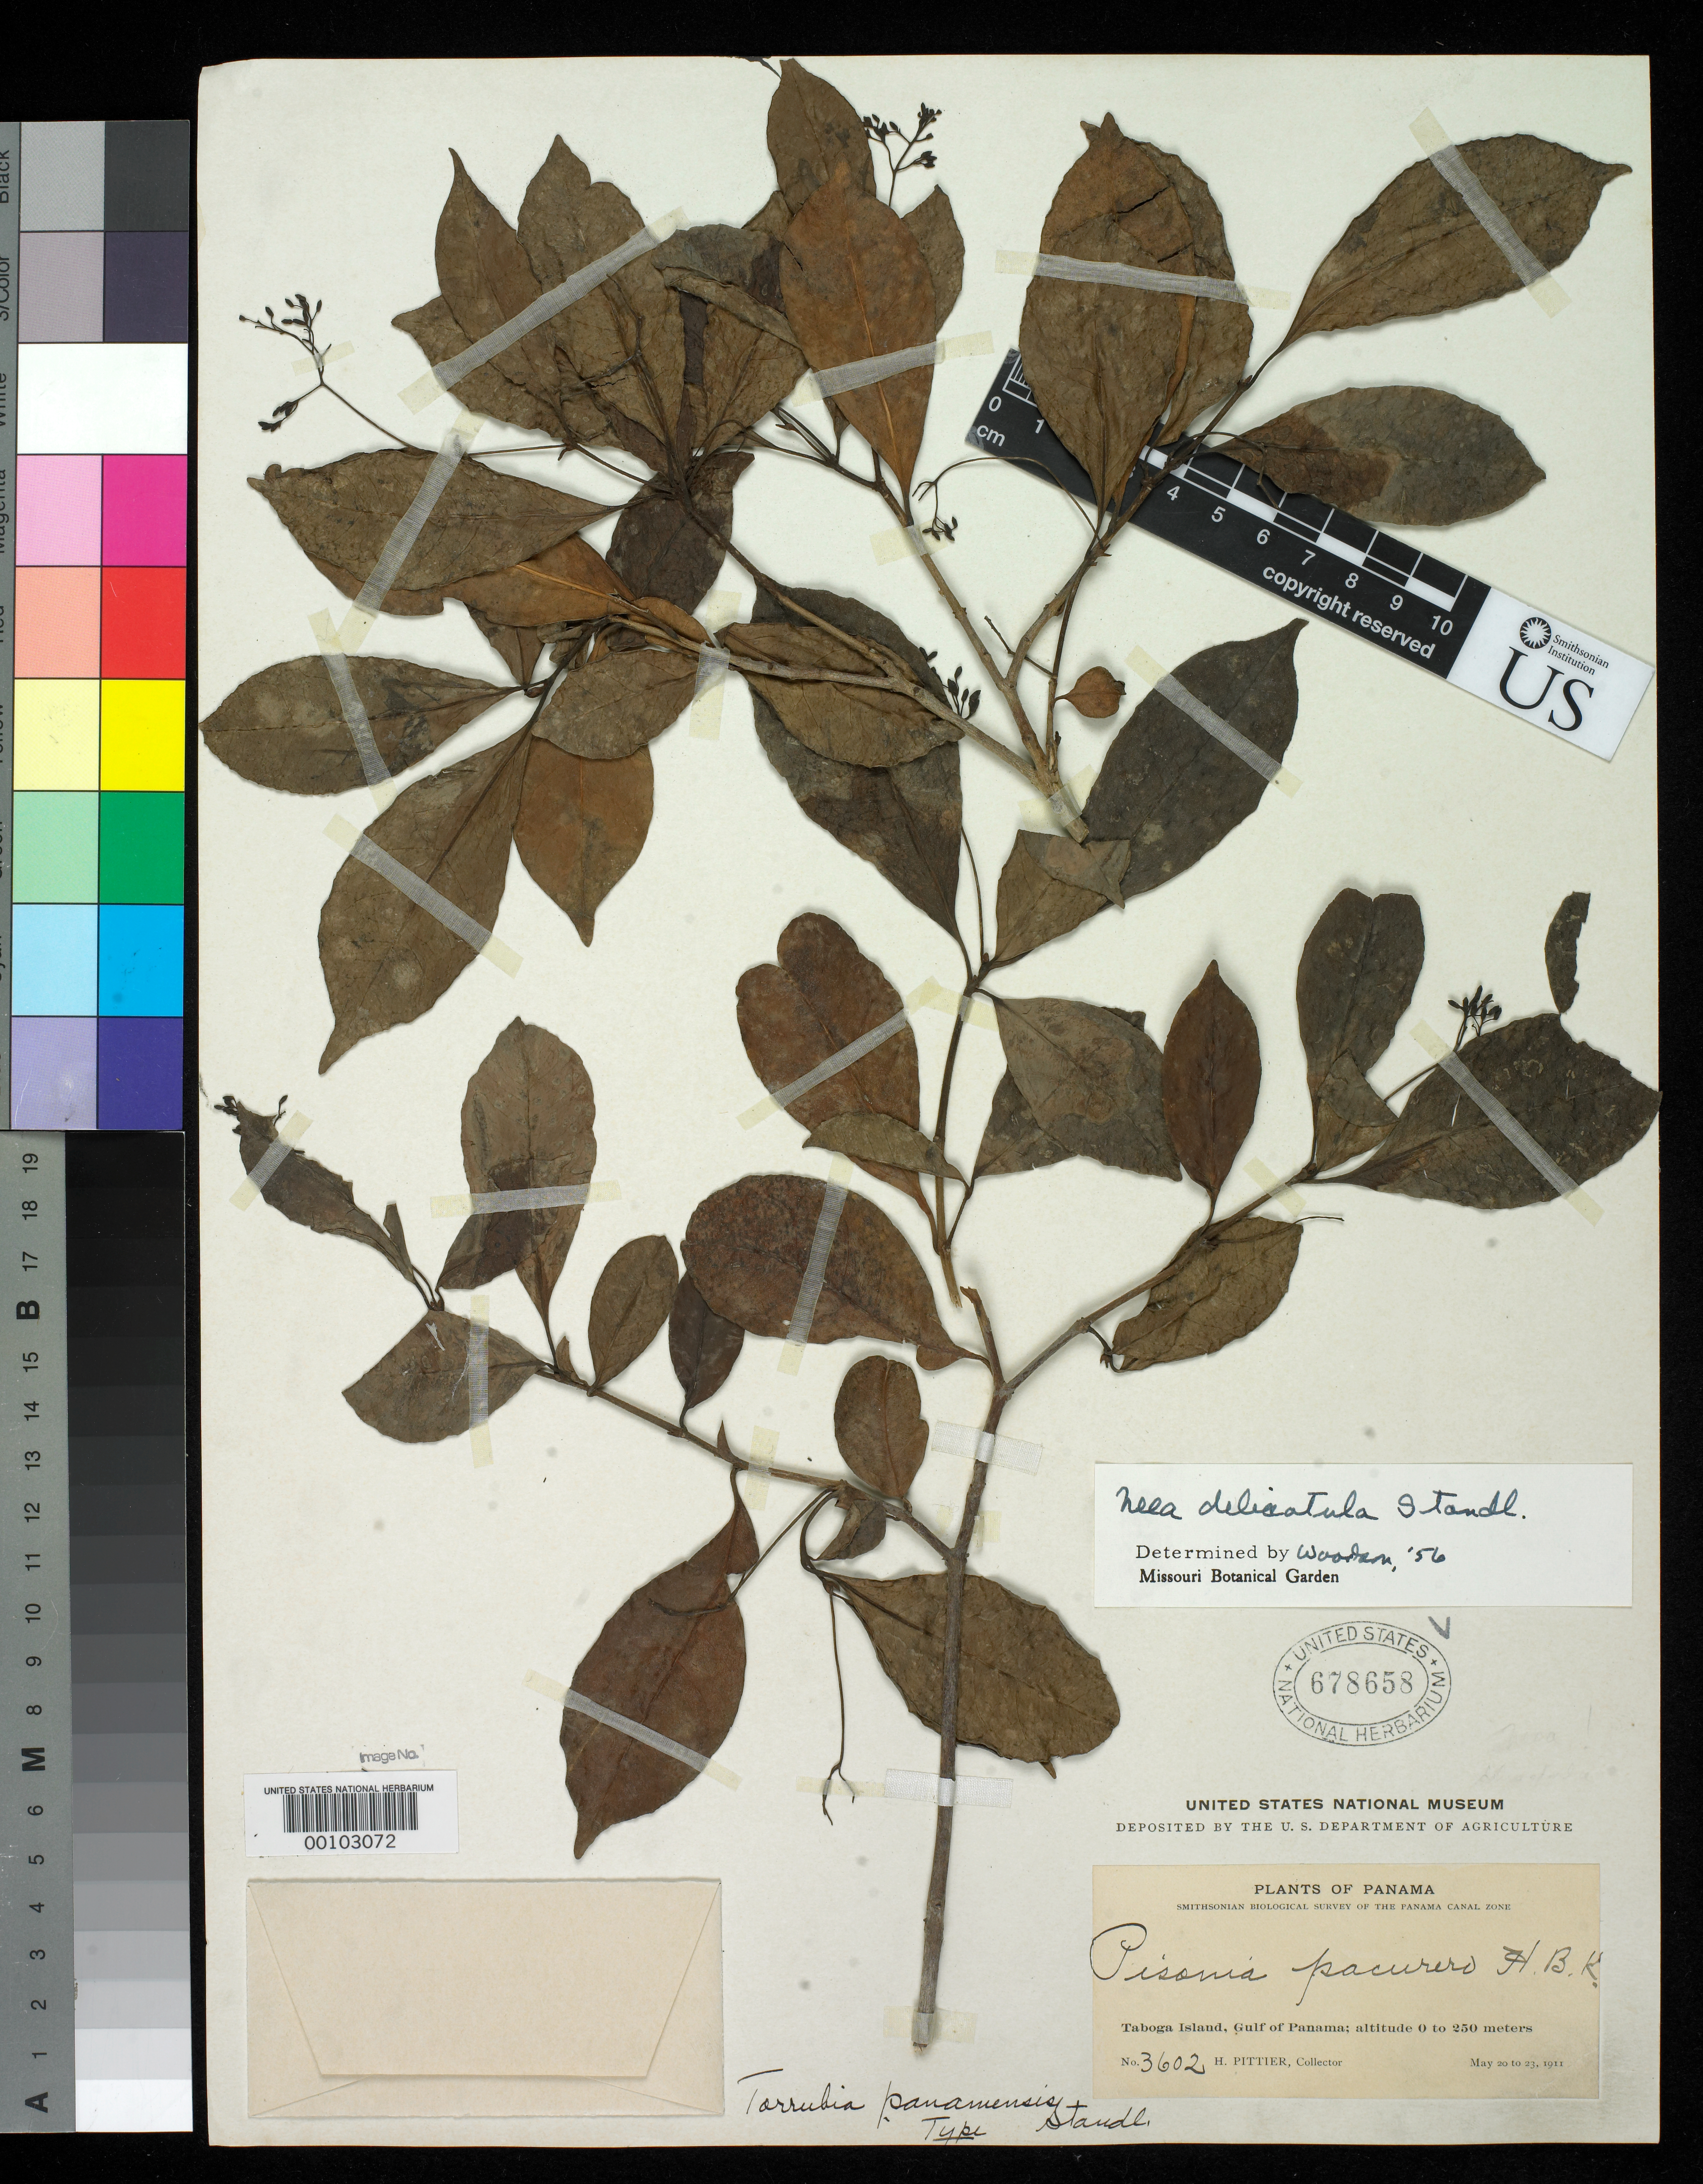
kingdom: Plantae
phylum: Tracheophyta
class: Magnoliopsida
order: Caryophyllales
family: Nyctaginaceae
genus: Torrubia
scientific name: Torrubia panamensis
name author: Standl.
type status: Holotype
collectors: H. F. Pittier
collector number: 3602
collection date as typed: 20 May 1911 to 23 May 1911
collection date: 1911-05-20/1911-05-23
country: Panama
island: Taboga Island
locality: Gulf of Panama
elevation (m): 0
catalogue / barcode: US 678658